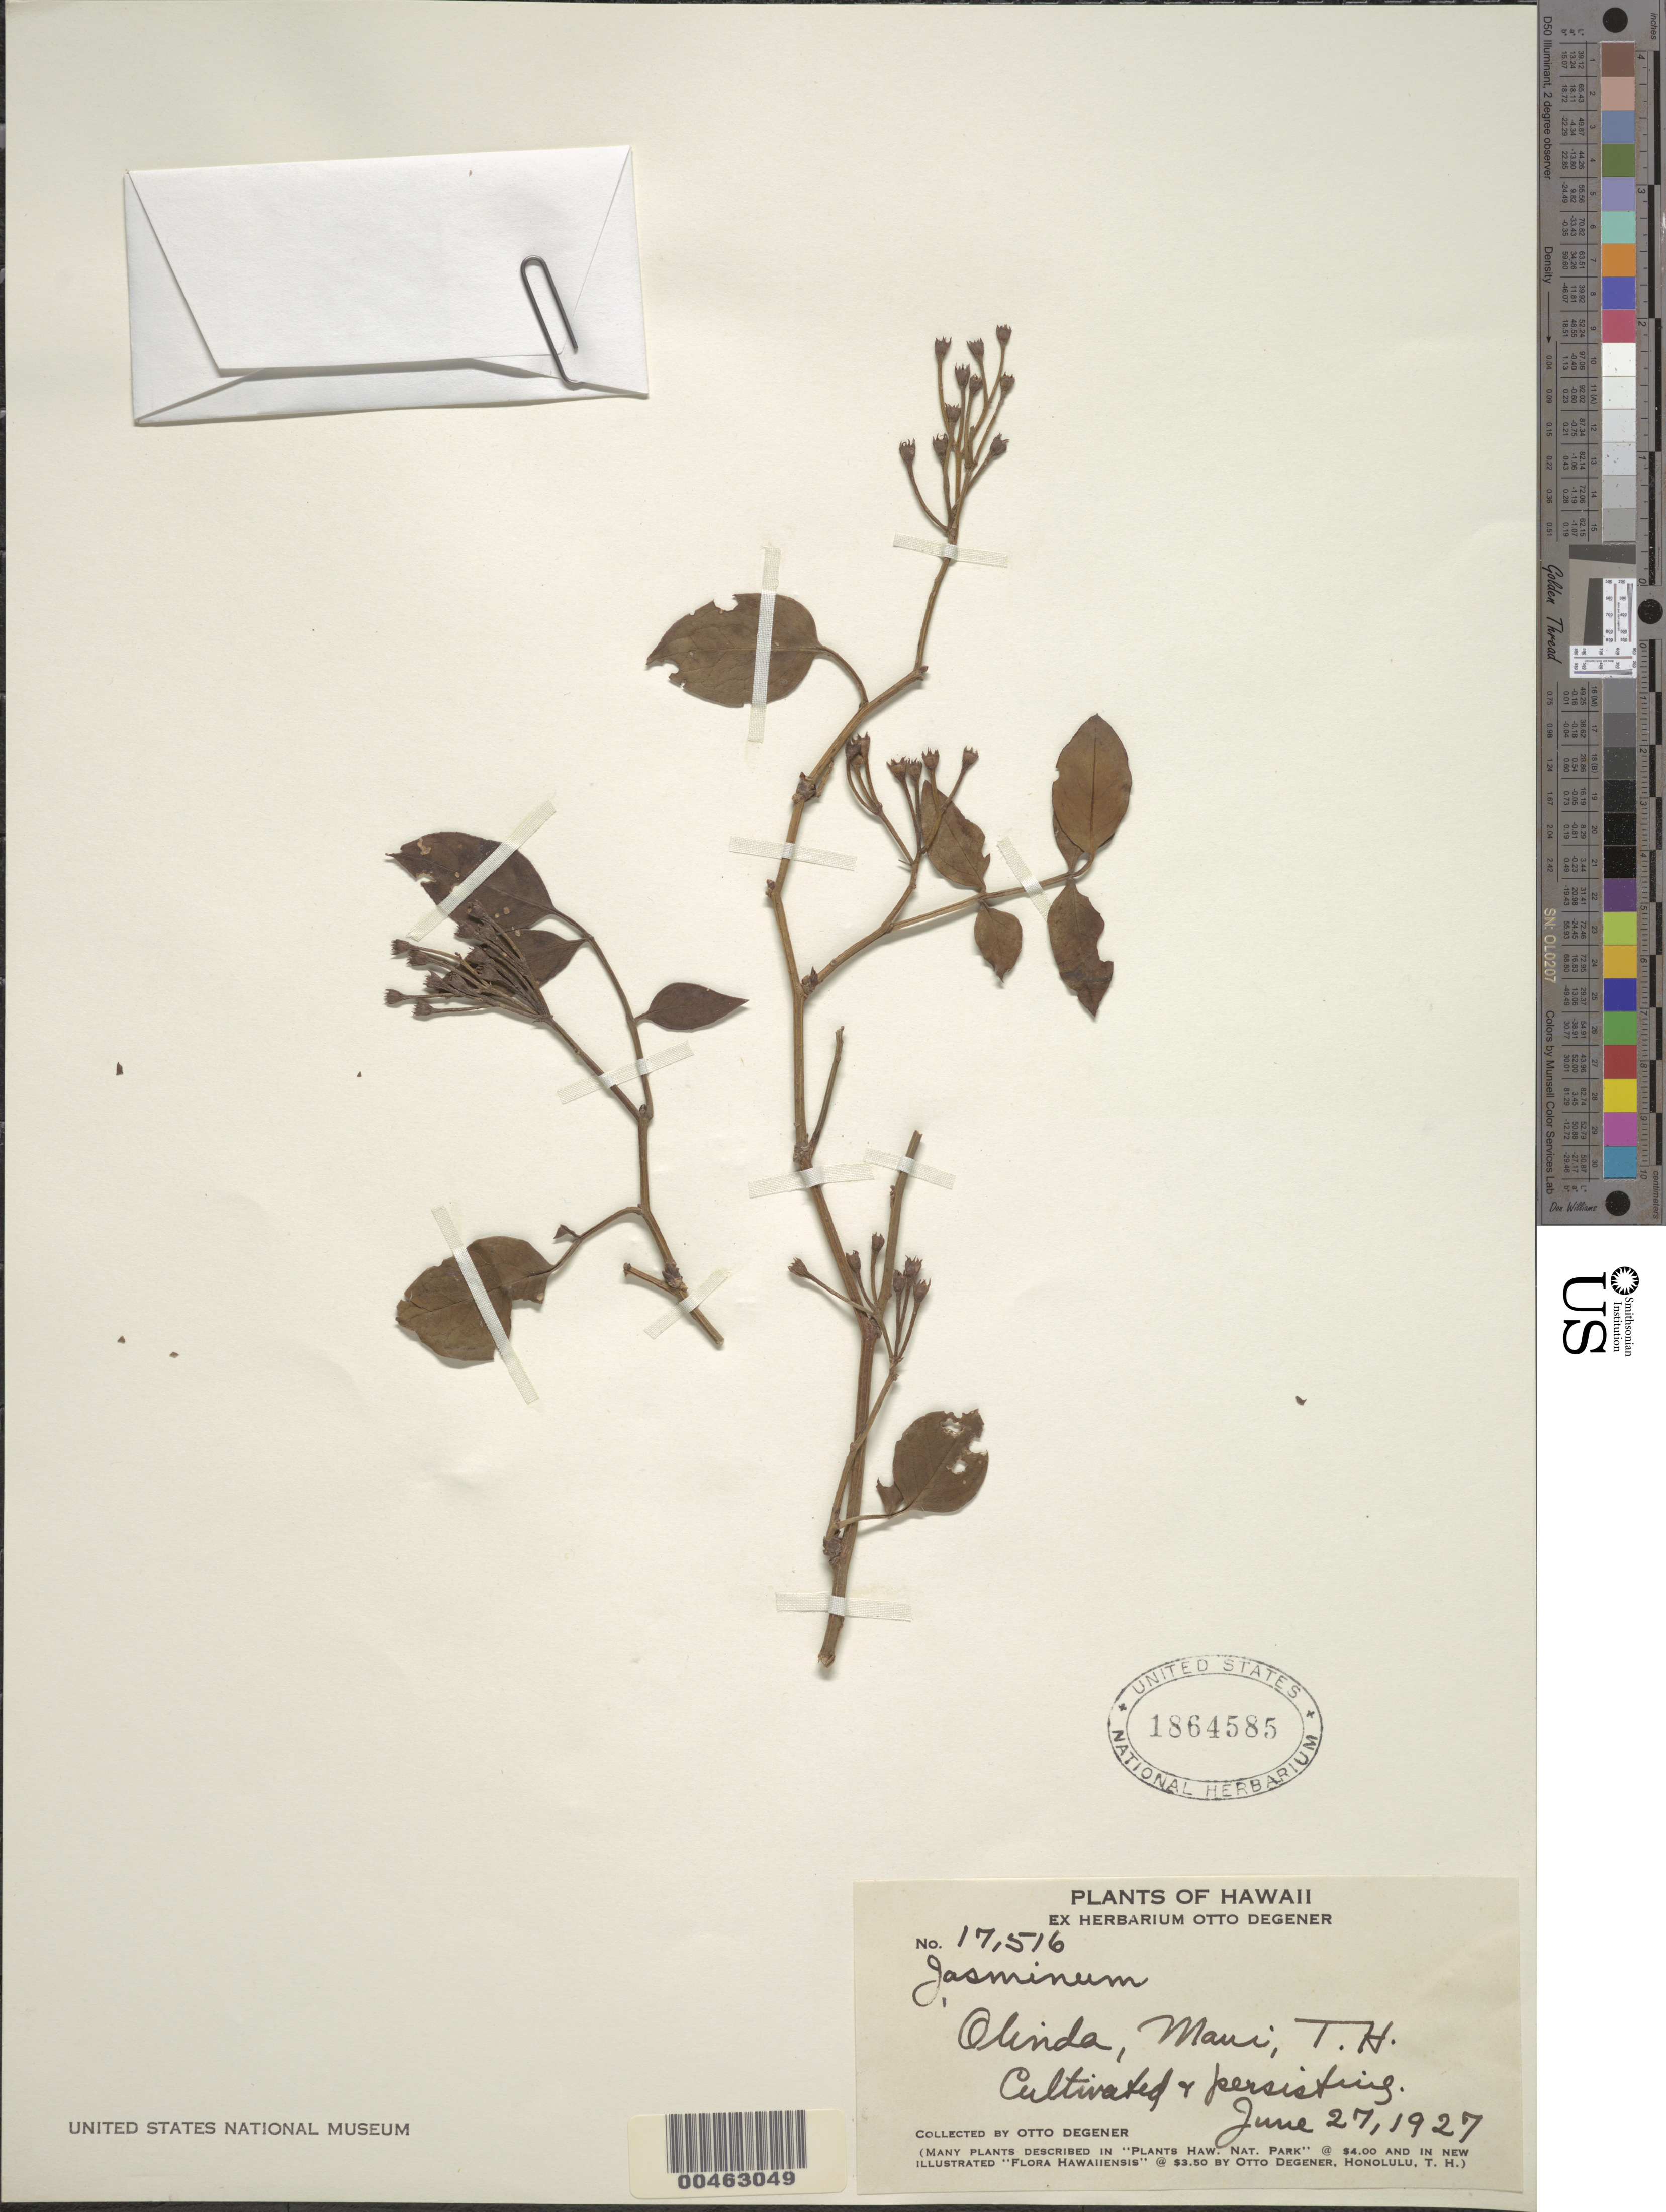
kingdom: Plantae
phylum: Tracheophyta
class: Magnoliopsida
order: Lamiales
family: Oleaceae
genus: Jasminum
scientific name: Jasminum sp.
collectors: O. Degener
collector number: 17516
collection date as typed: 27 Jun 1927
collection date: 1927-06-27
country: United States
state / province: Hawaii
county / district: Honolulu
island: Oahu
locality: Olinda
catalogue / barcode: US 1864585